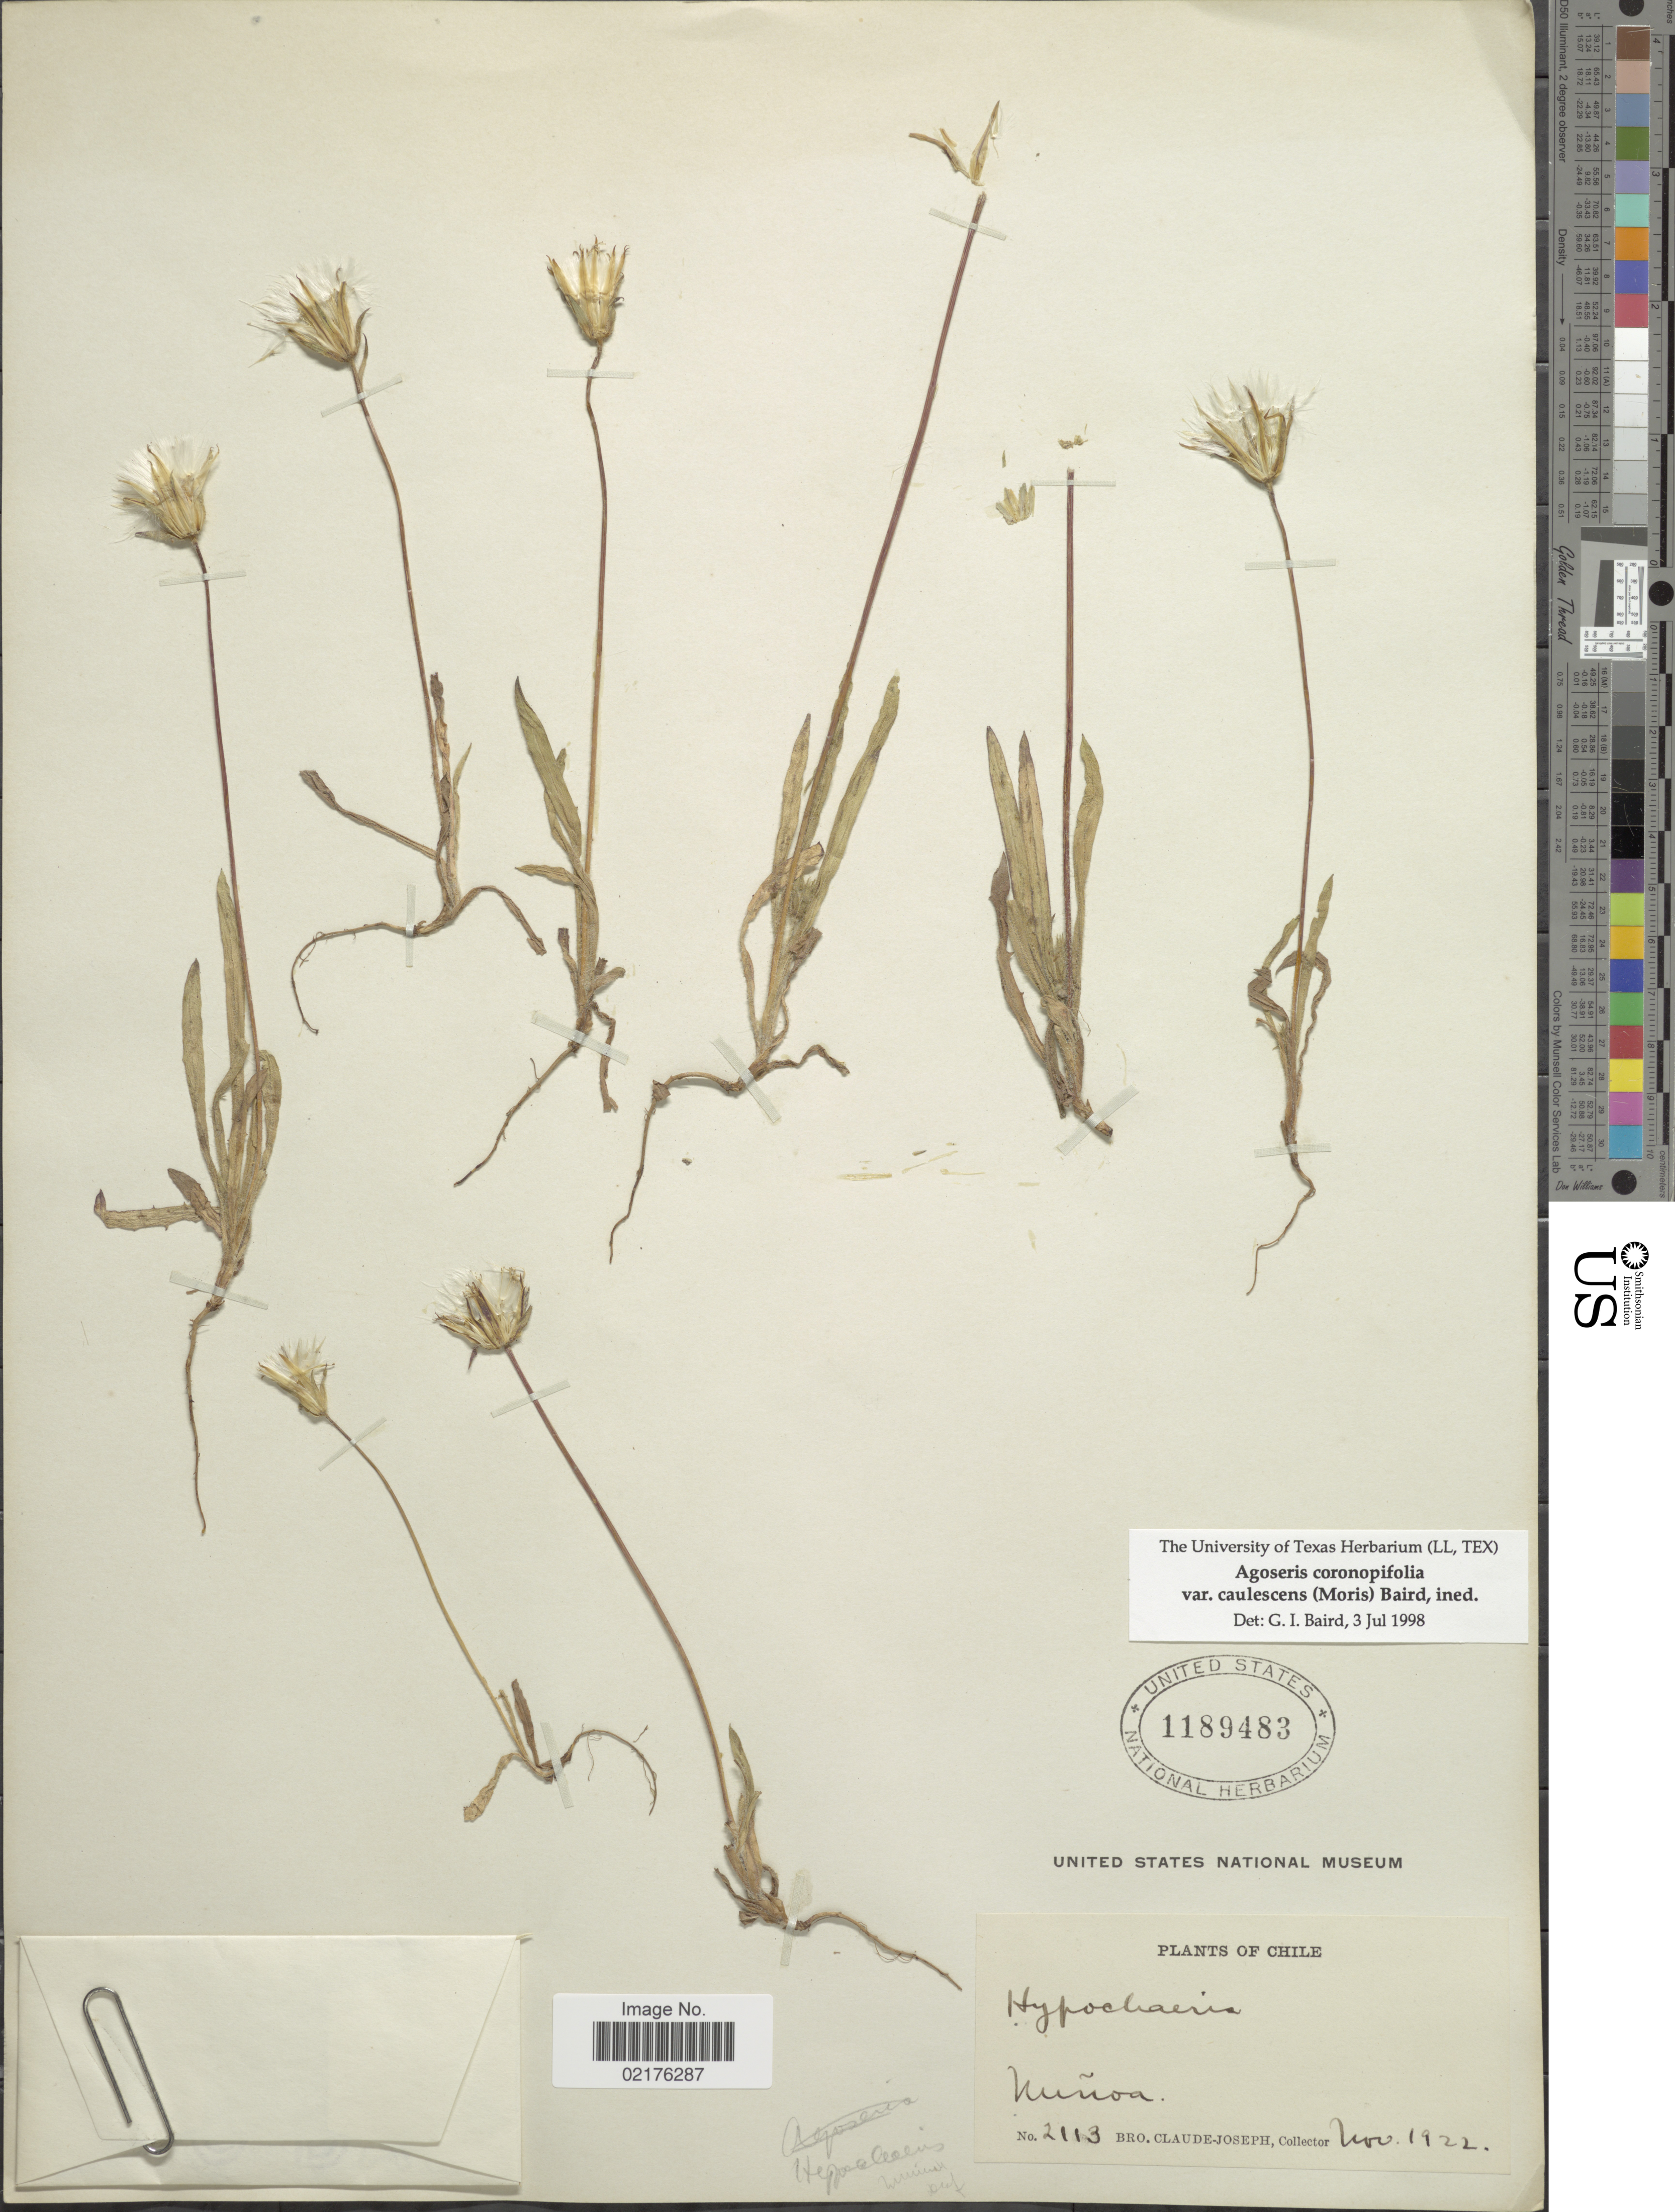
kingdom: Plantae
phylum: Tracheophyta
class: Magnoliopsida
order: Asterales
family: Asteraceae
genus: Agoseris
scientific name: Agoseris coronopifolia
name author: (d'Urv.) K.L. Chambers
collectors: Bro. Claude-Joseph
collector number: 2113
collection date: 1922-11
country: Chile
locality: Nunoa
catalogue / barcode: US 1189483